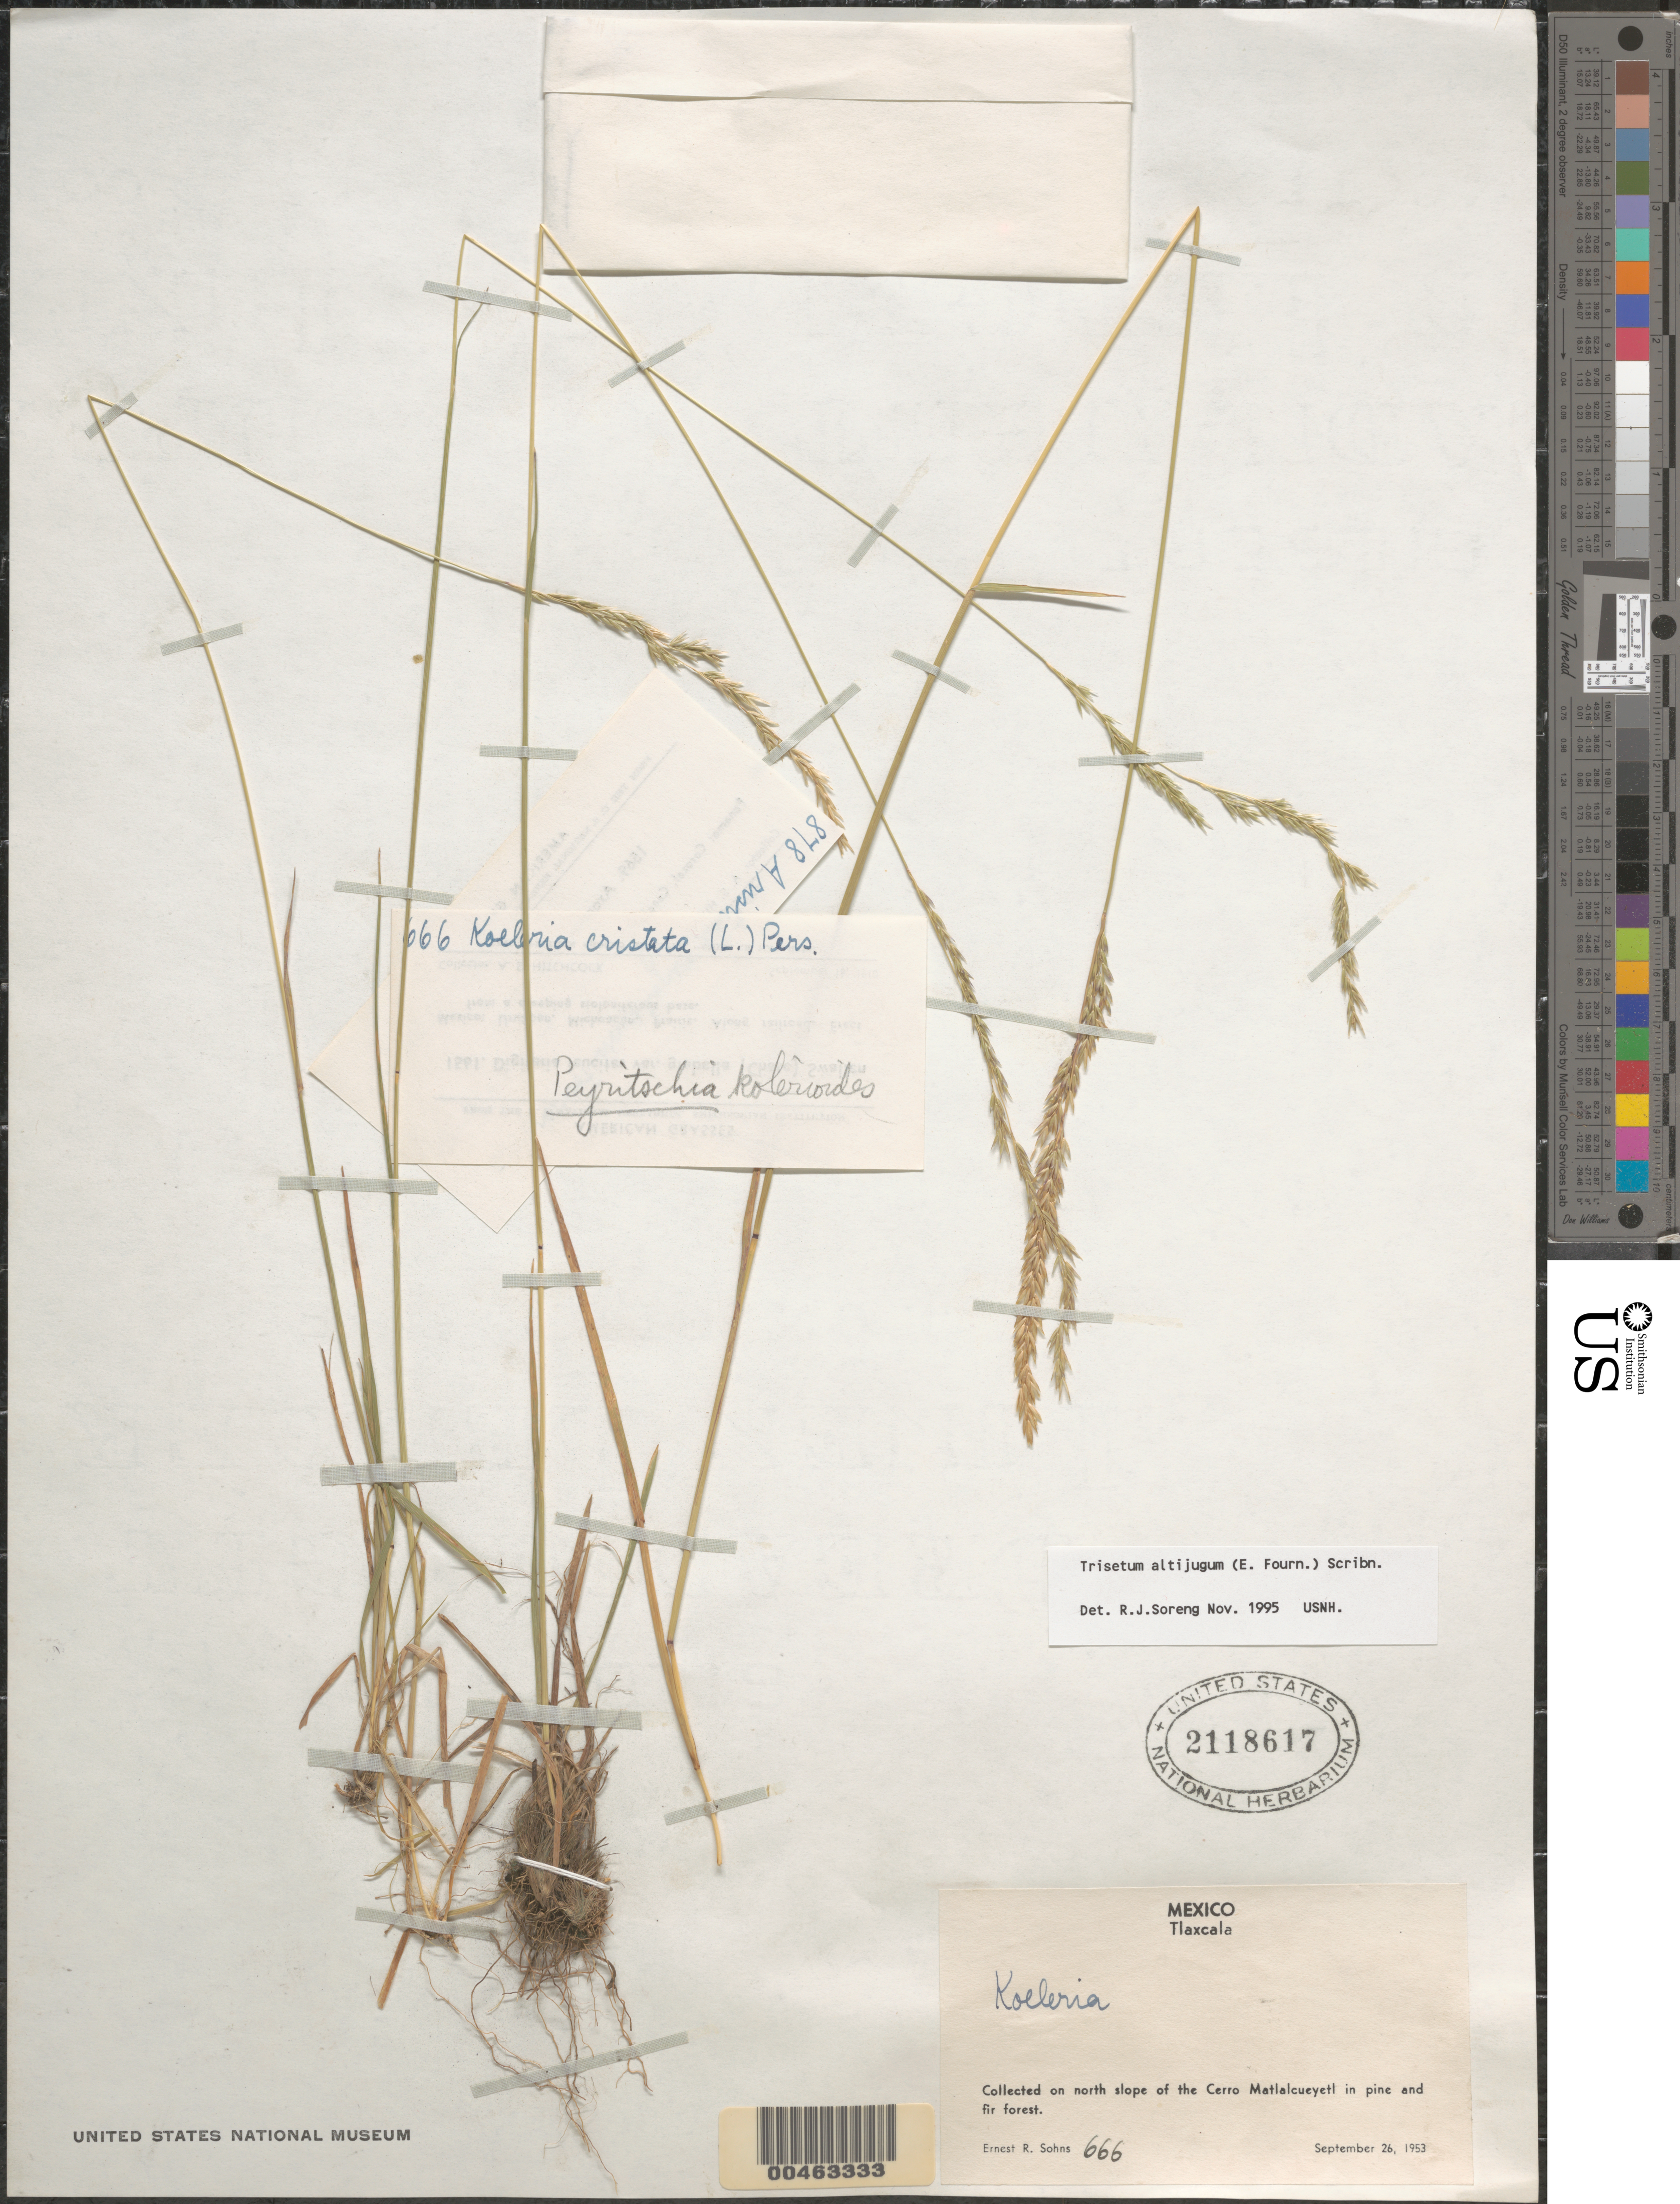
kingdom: Plantae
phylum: Tracheophyta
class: Liliopsida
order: Poales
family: Poaceae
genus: Trisetum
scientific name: Trisetum altijugum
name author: (E. Fourn.) Scribn.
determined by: Soreng, Robert J., Research Associate (BOT), Smithsonian Institution - National Museum of Natural History (UNITED STATES)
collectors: E. R. Sohns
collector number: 666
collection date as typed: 26 Sep 1953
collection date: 1953-09-26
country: Mexico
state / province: Tlaxcala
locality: N slope of the Cerro Matlalcueyetl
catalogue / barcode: US 2118617